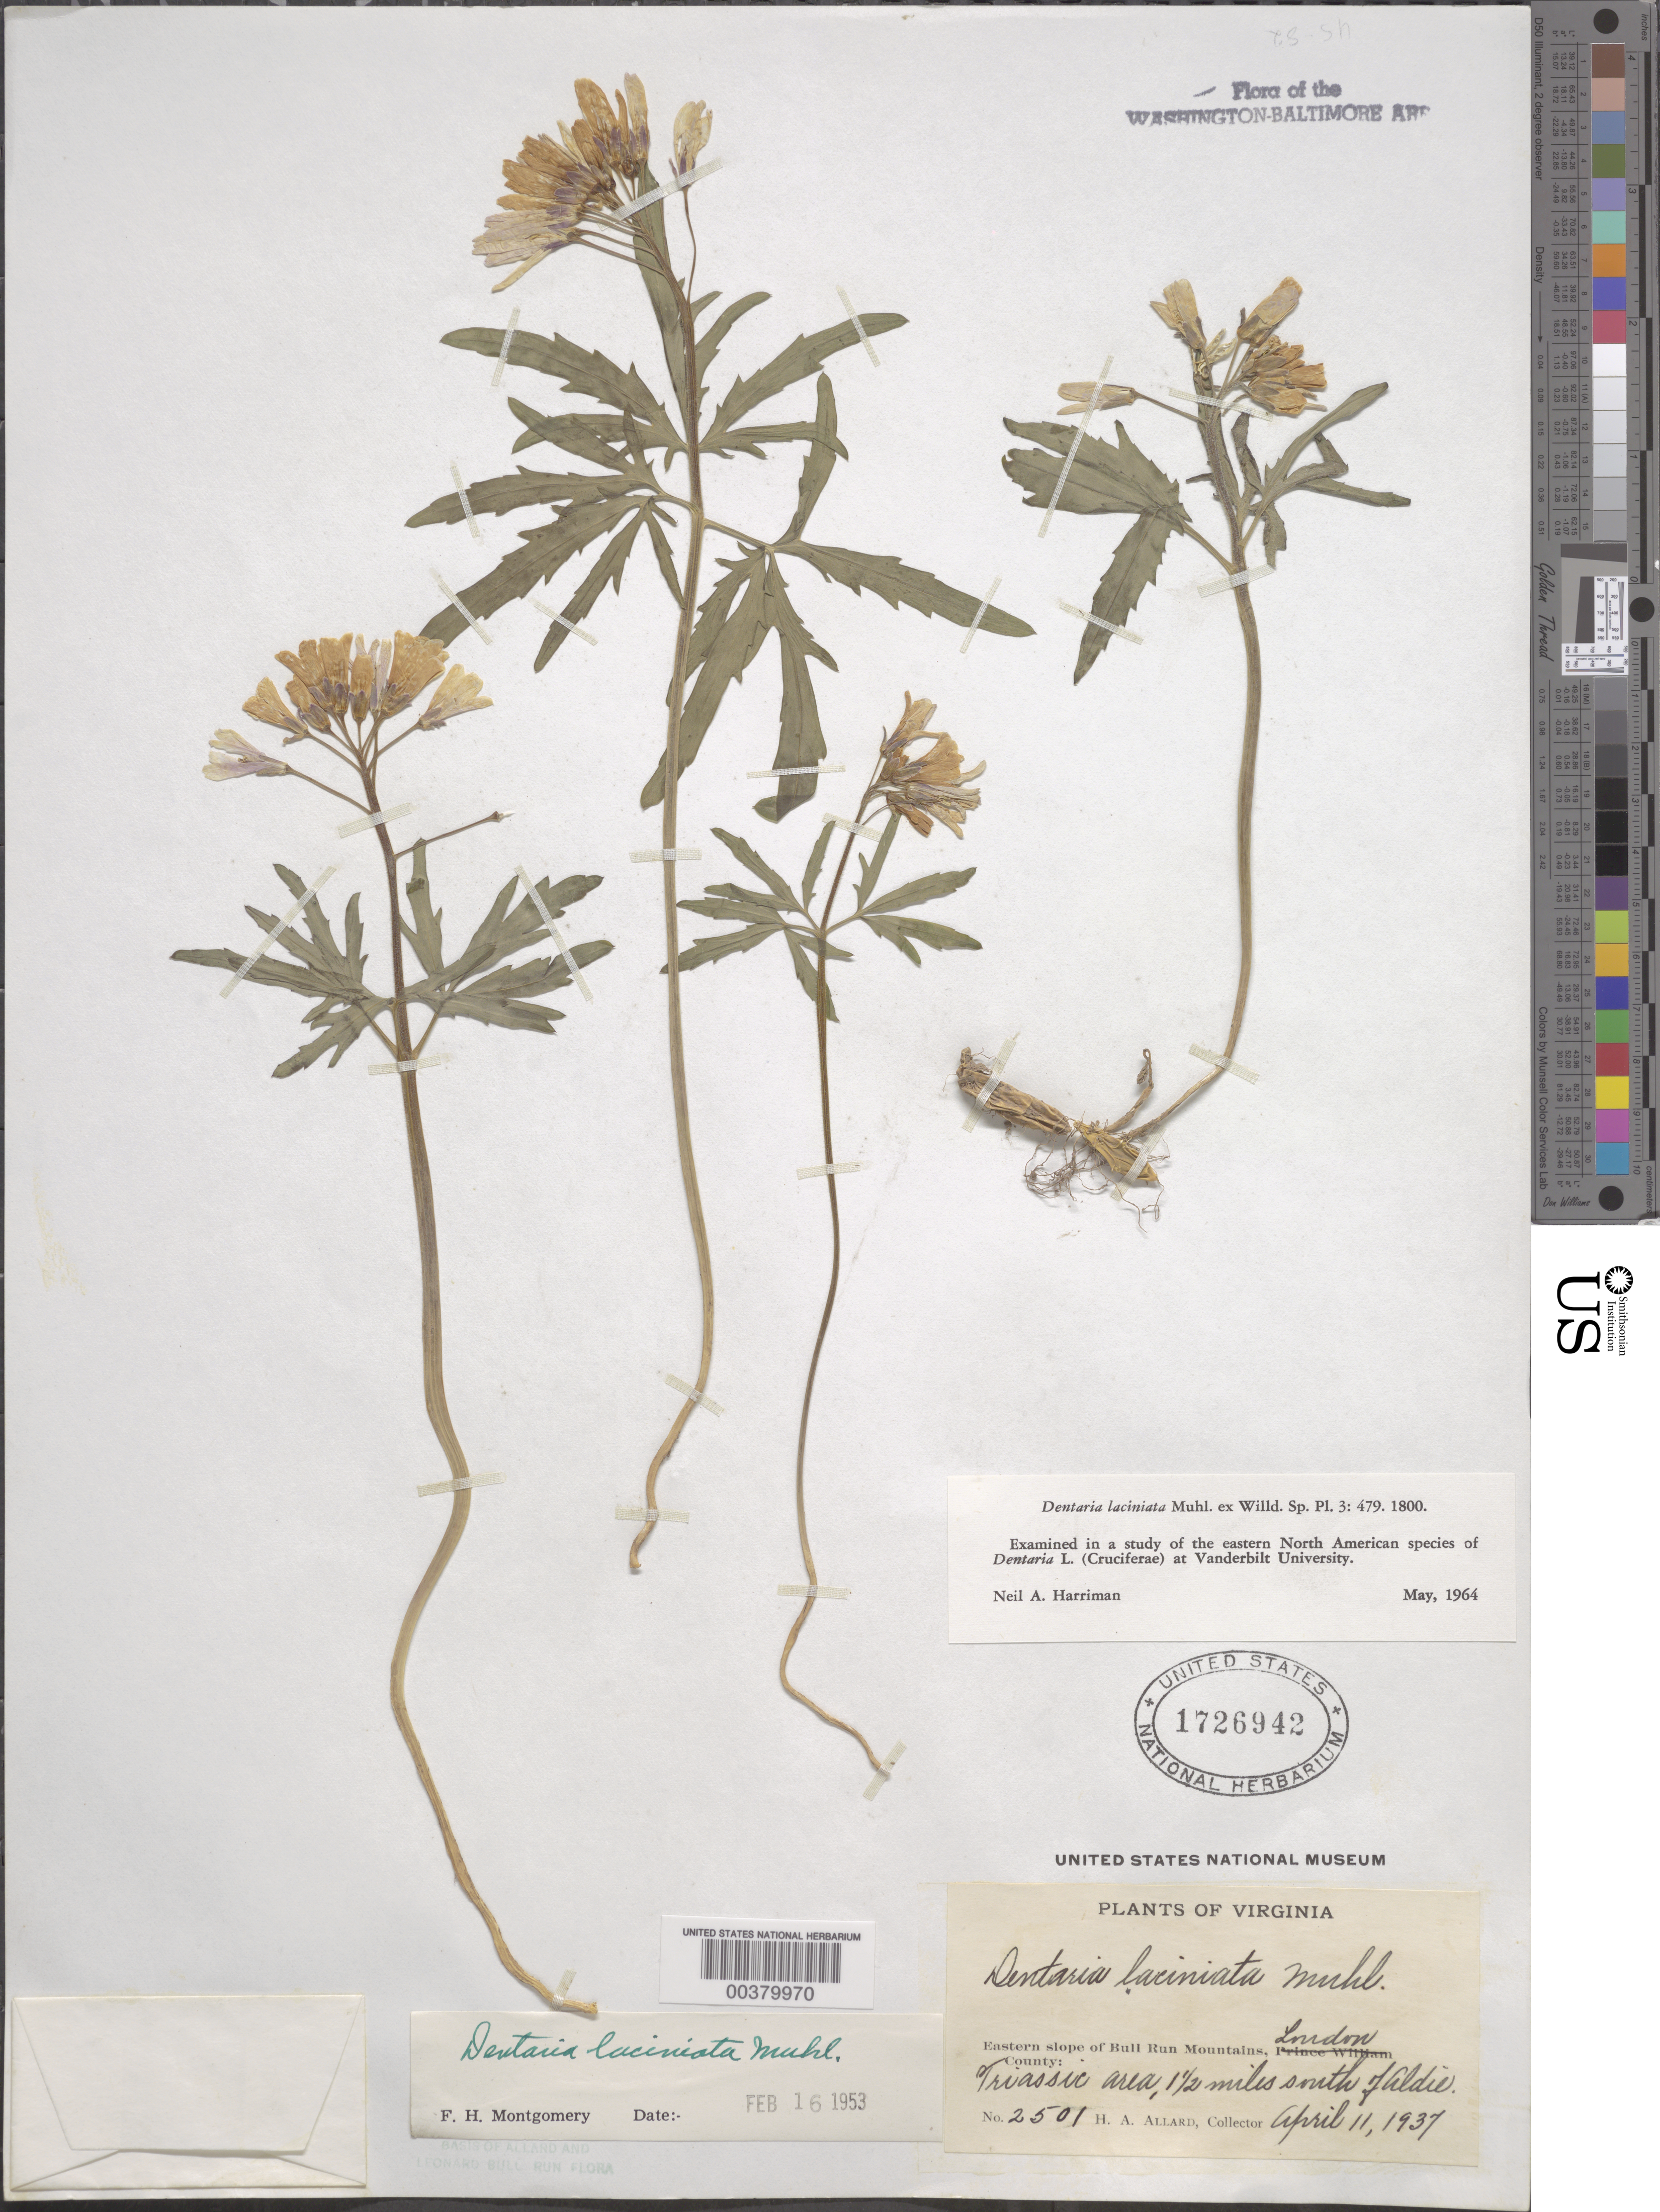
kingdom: Plantae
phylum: Tracheophyta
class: Magnoliopsida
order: Brassicales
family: Brassicaceae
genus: Cardamine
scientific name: Cardamine concatenata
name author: (Michx.) Sw.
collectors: H. A. Allard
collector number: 2501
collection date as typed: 11 Apr 1937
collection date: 1937-04-11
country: United States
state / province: Virginia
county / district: Loudoun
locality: South of Aldie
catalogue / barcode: US 1726942